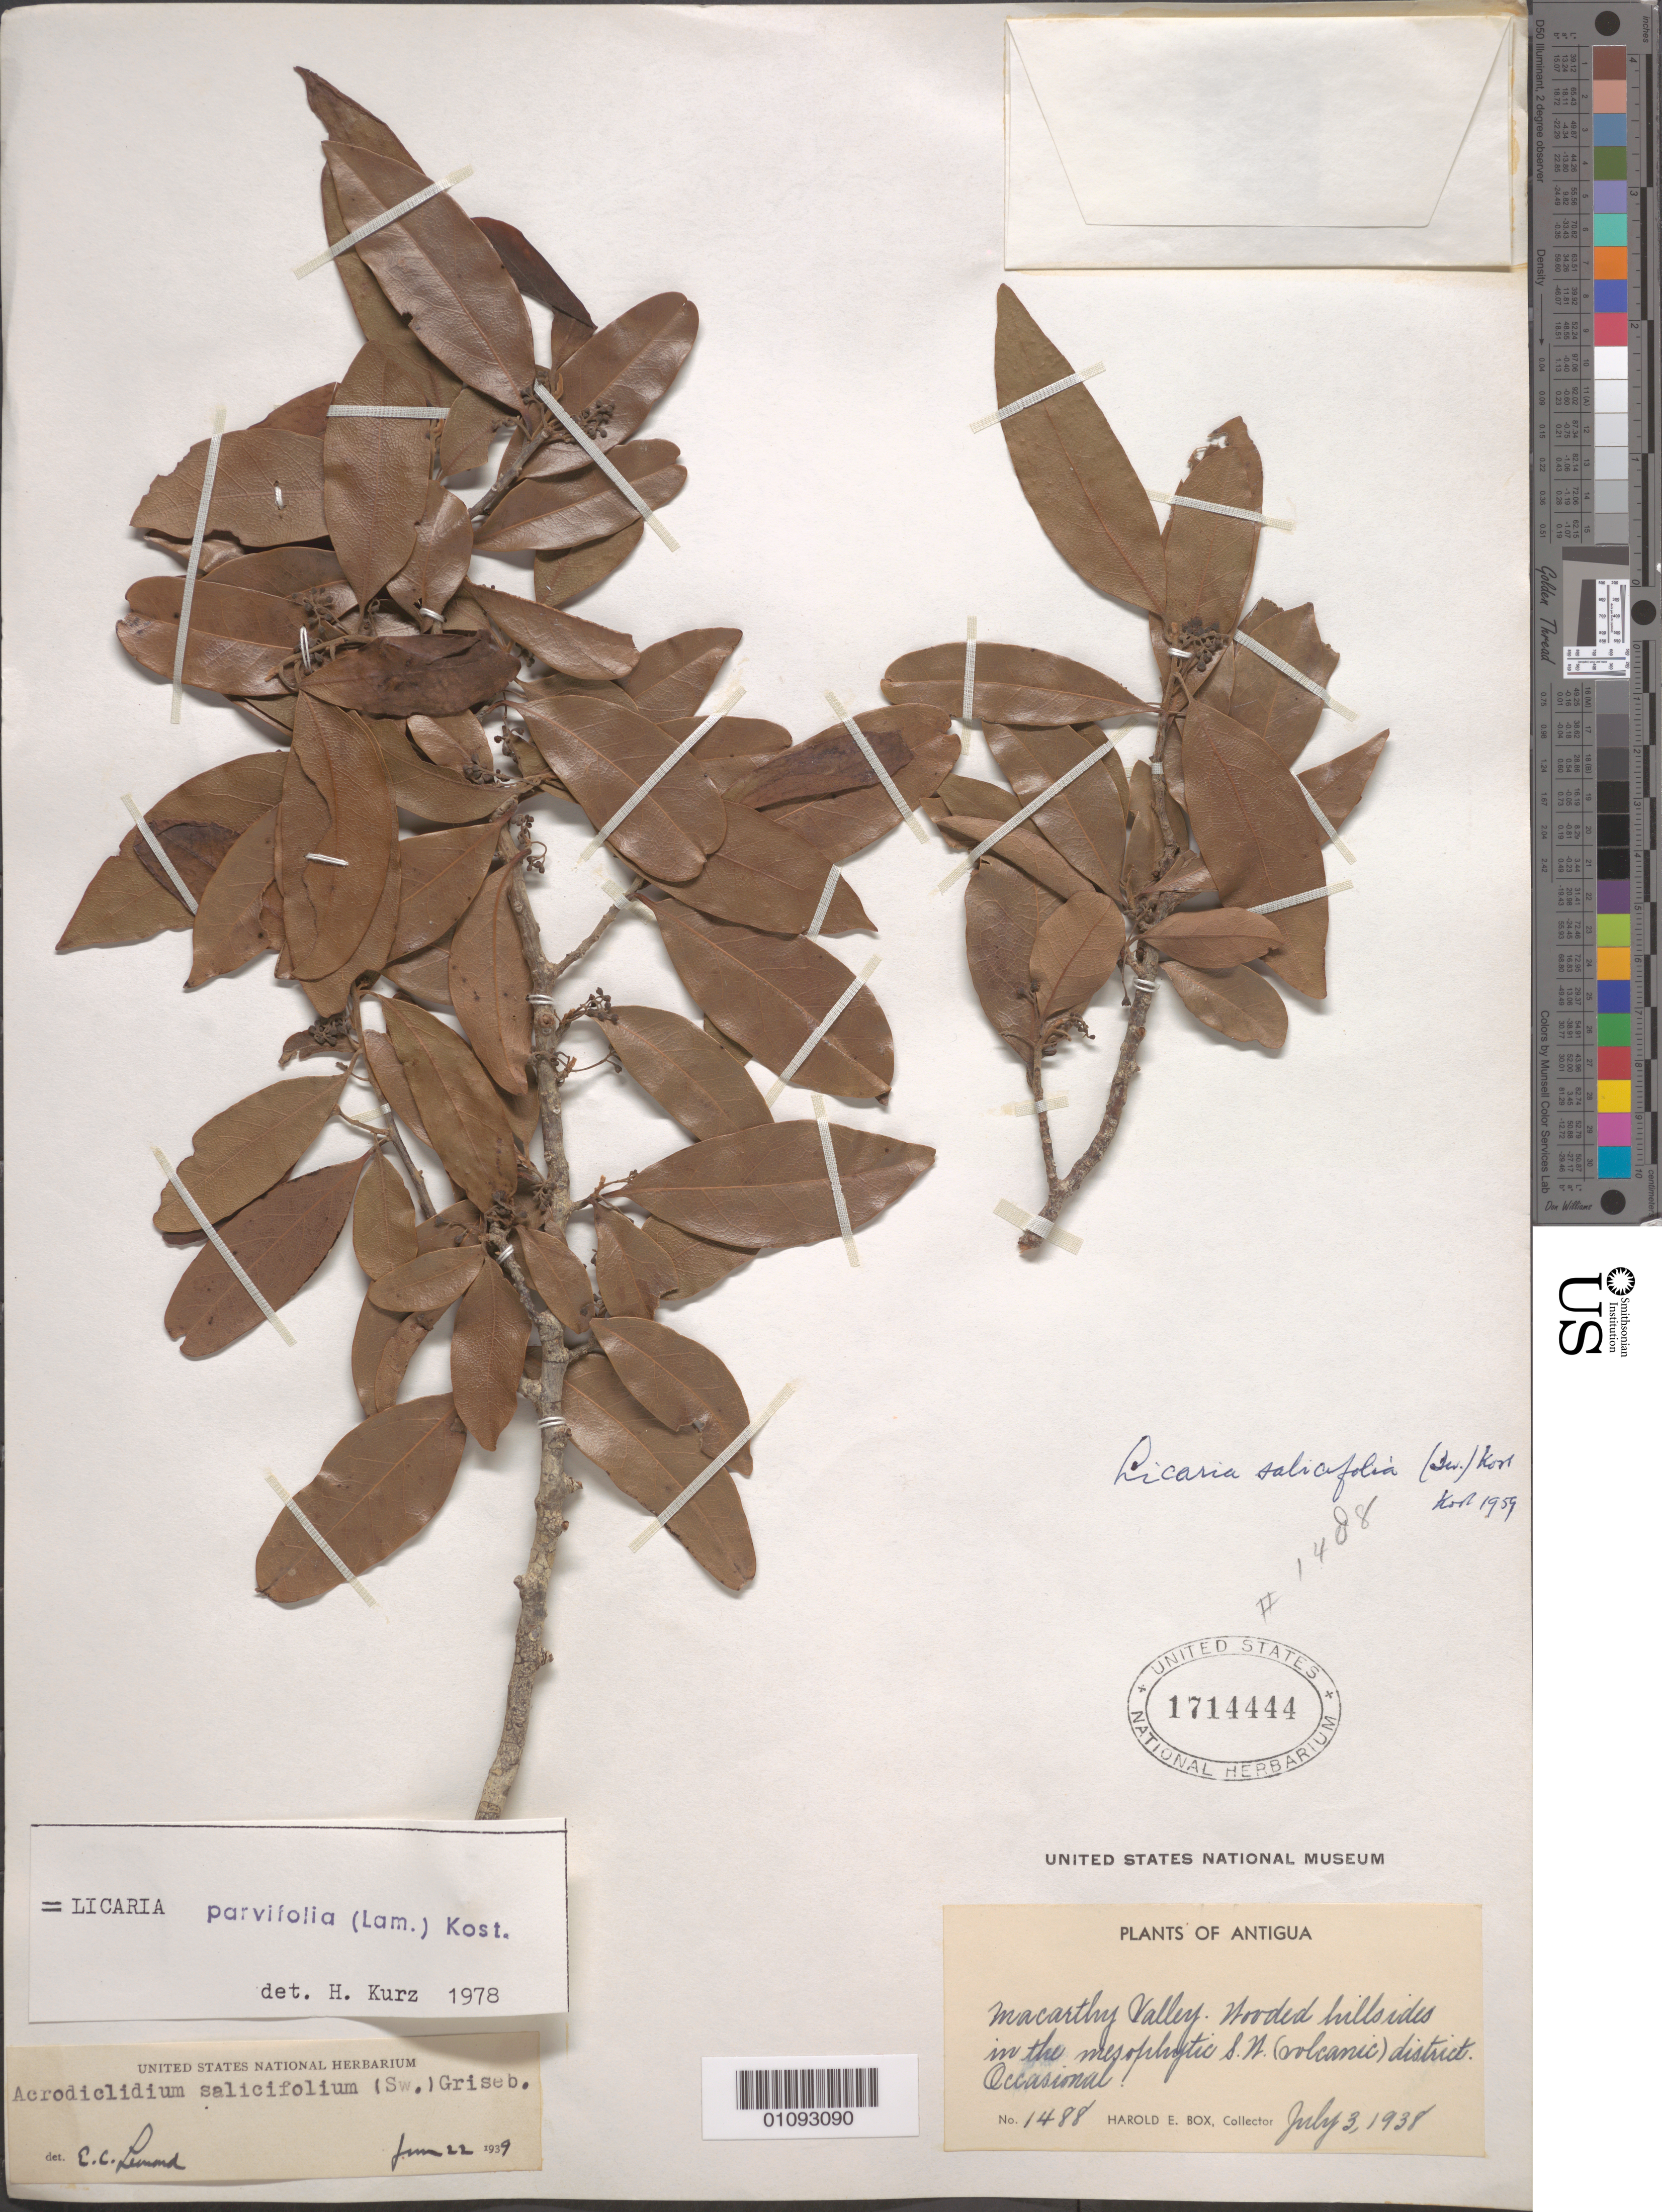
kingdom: Plantae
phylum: Tracheophyta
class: Magnoliopsida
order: Laurales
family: Lauraceae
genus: Licaria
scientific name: Licaria parvifolia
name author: (Lam.) Kosterm. ex León & Alain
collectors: H. E. Box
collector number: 1488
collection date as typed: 03 Jul 1938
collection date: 1938-07-03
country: Antigua and Barbuda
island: Antigua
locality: Macarthy Valley.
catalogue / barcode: US 1714444